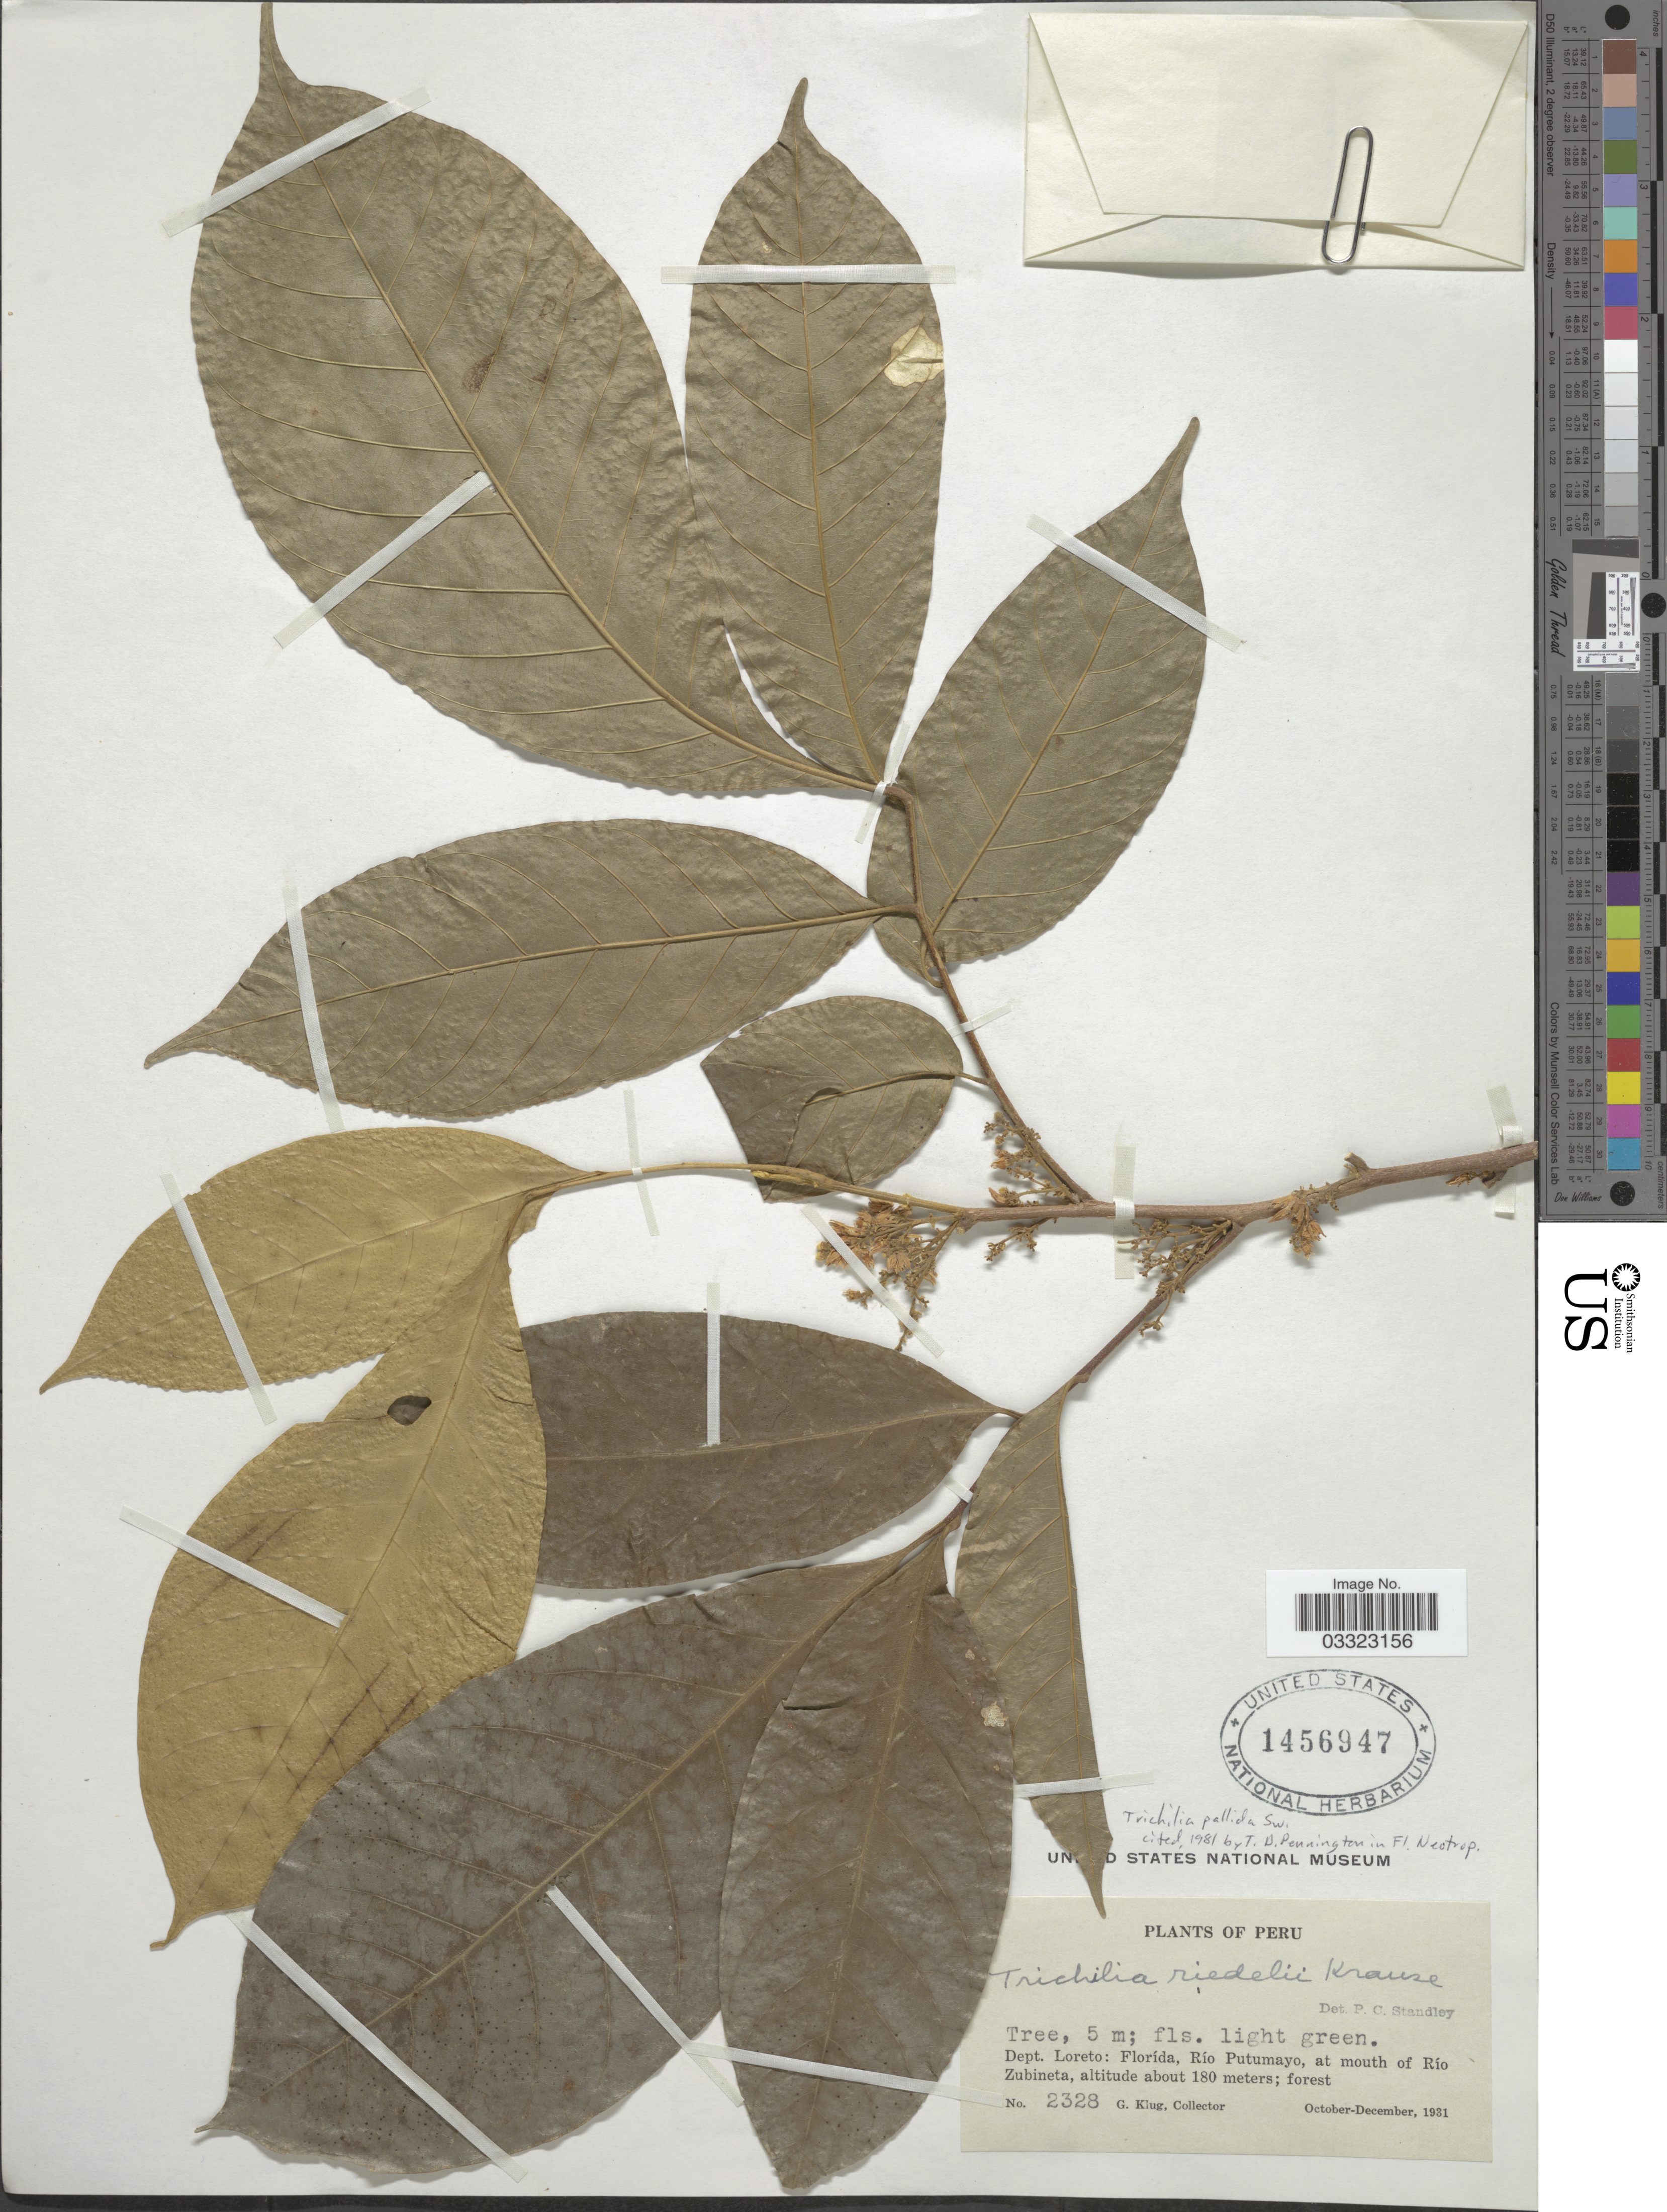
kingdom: Plantae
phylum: Tracheophyta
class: Magnoliopsida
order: Sapindales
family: Meliaceae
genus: Trichilia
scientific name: Trichilia pallida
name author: Sw.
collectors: G. Klug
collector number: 2328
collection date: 1931-10/1931-12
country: Peru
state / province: Loreto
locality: Dept. Loreto: Florída, Río Putumayo, at mouth of Río Zubineta.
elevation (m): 180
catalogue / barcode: US 1456947